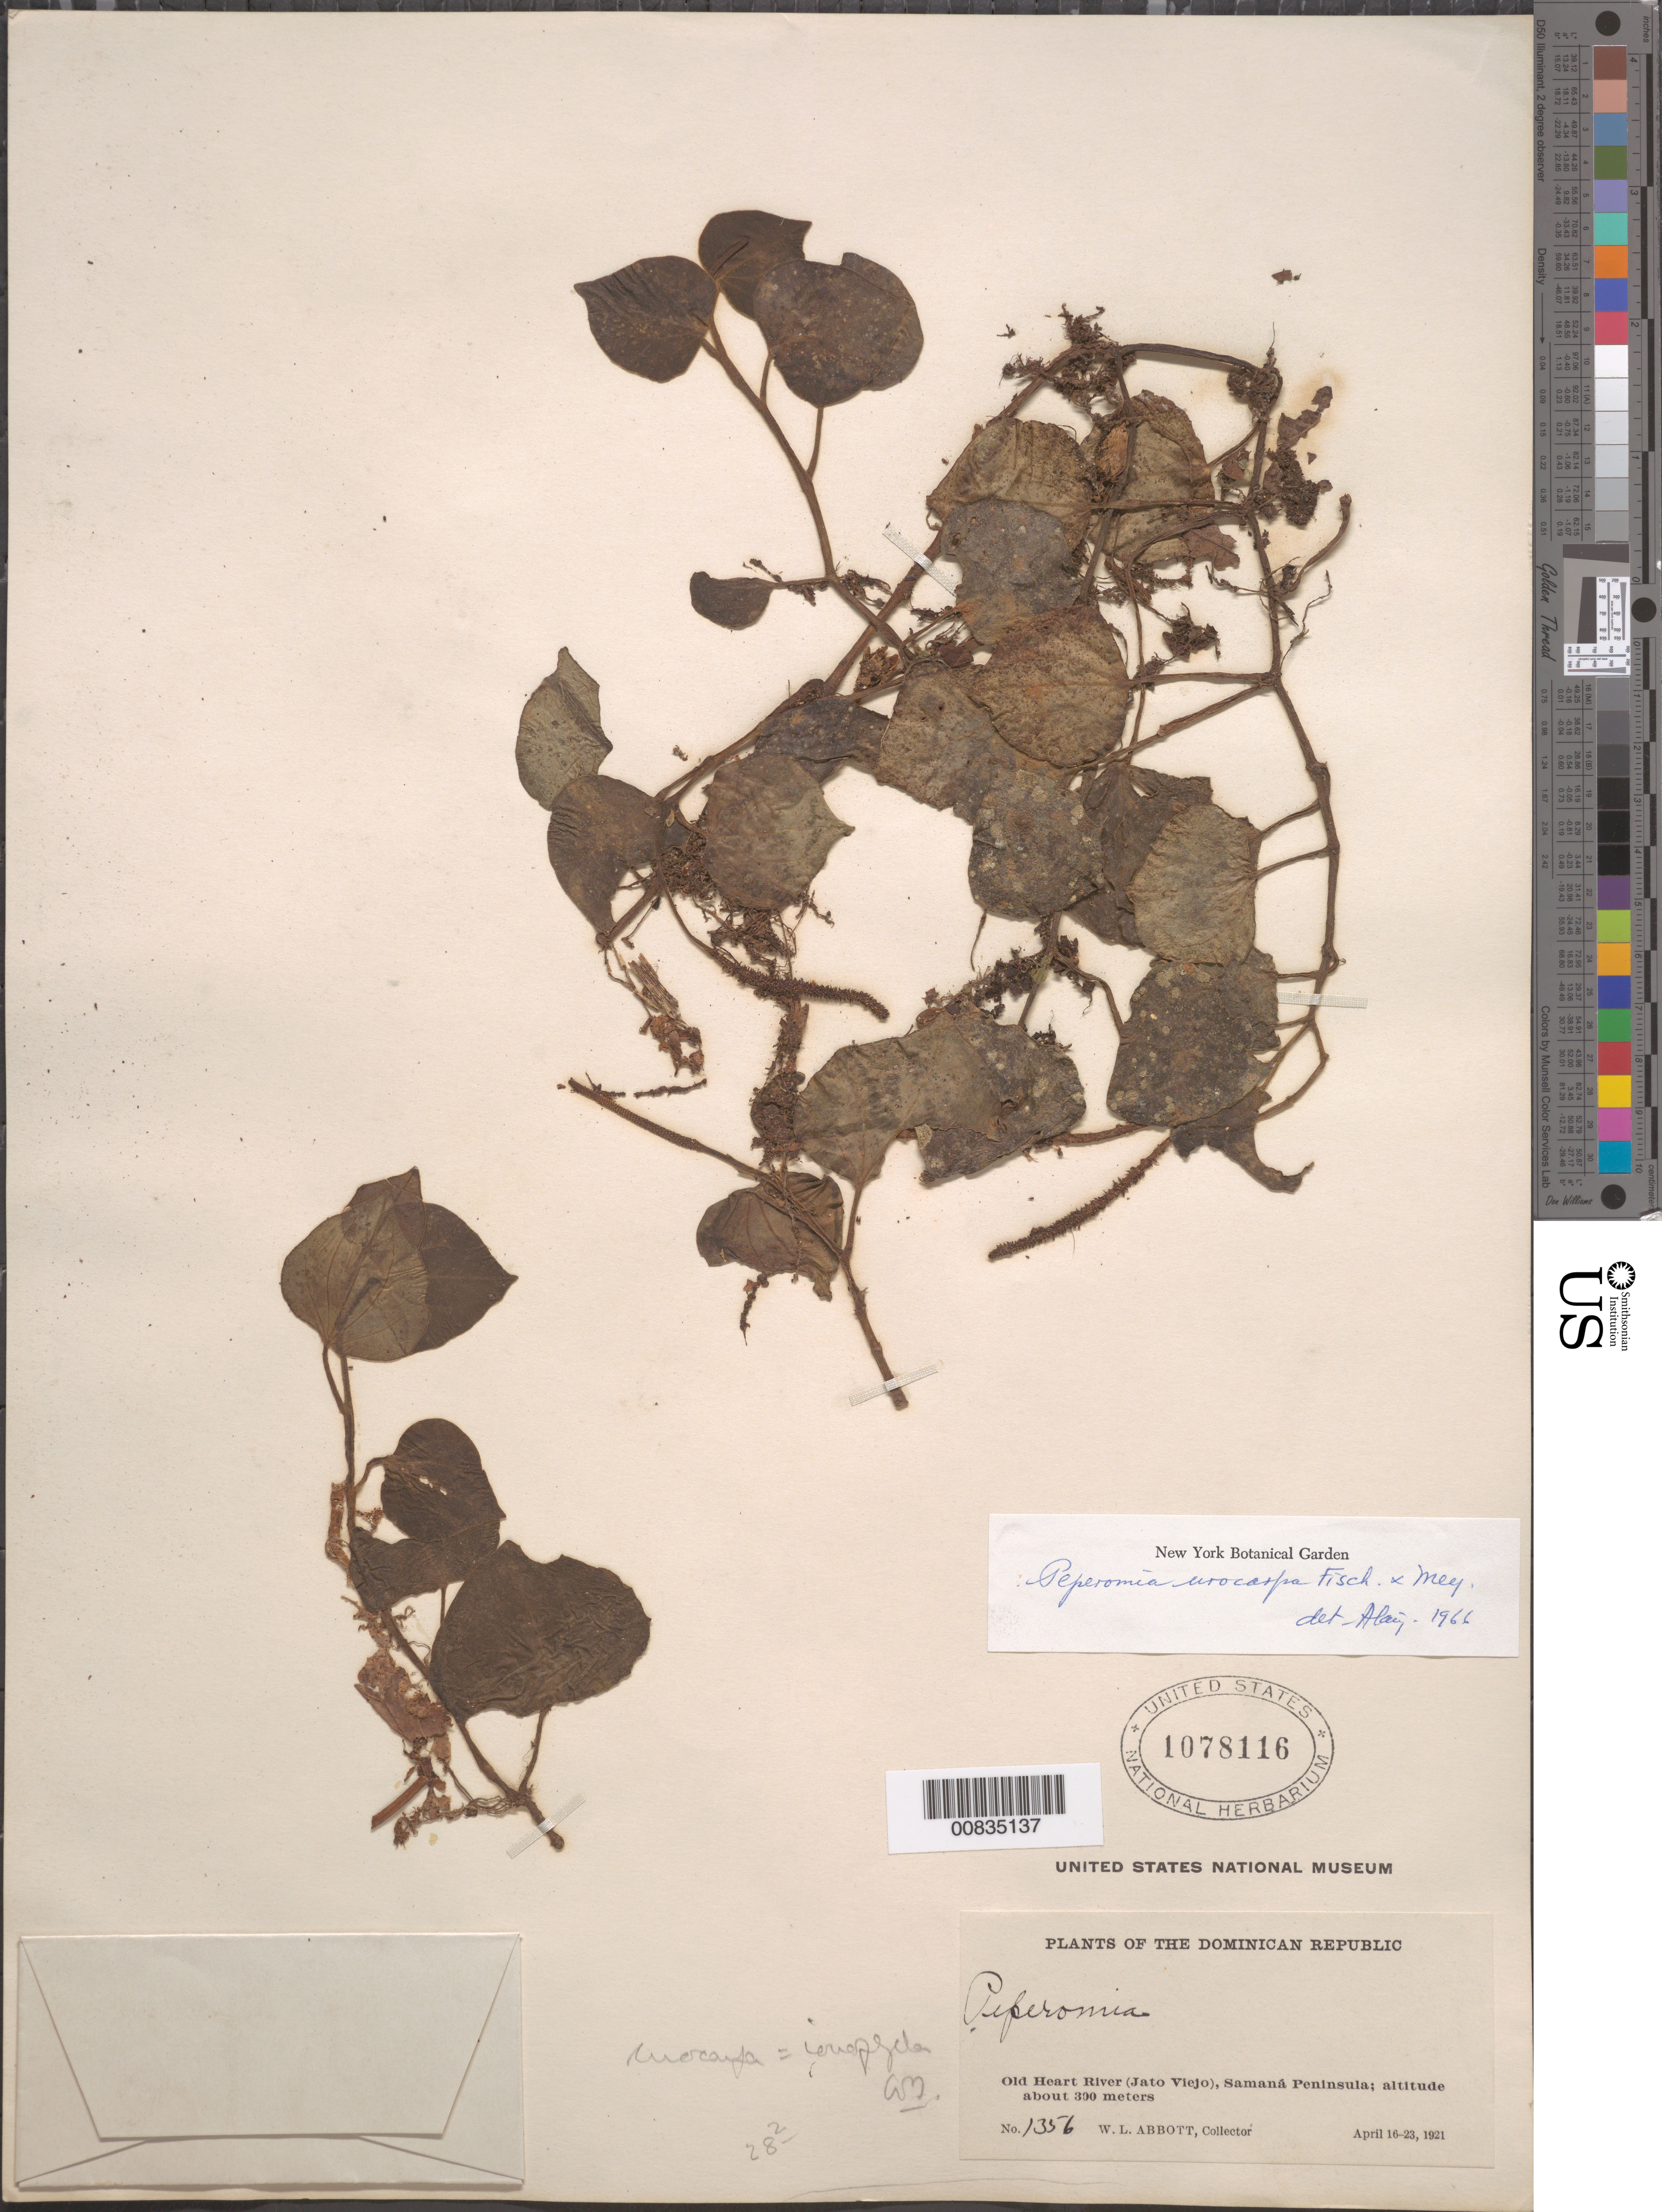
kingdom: Plantae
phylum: Tracheophyta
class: Magnoliopsida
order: Piperales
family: Piperaceae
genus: Peperomia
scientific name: Peperomia urocarpa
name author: Fisch. & C.A. Mey.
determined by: Liogier, Alain H.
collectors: W. L. Abbott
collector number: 1356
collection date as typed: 16 Apr 1921 to 23 Apr 1921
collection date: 1921-04-16/1921-04-23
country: Dominican Republic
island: Hispaniola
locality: Old Heart River (Jato Viejo), Samaná Peninsula.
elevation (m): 300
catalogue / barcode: US 1078116